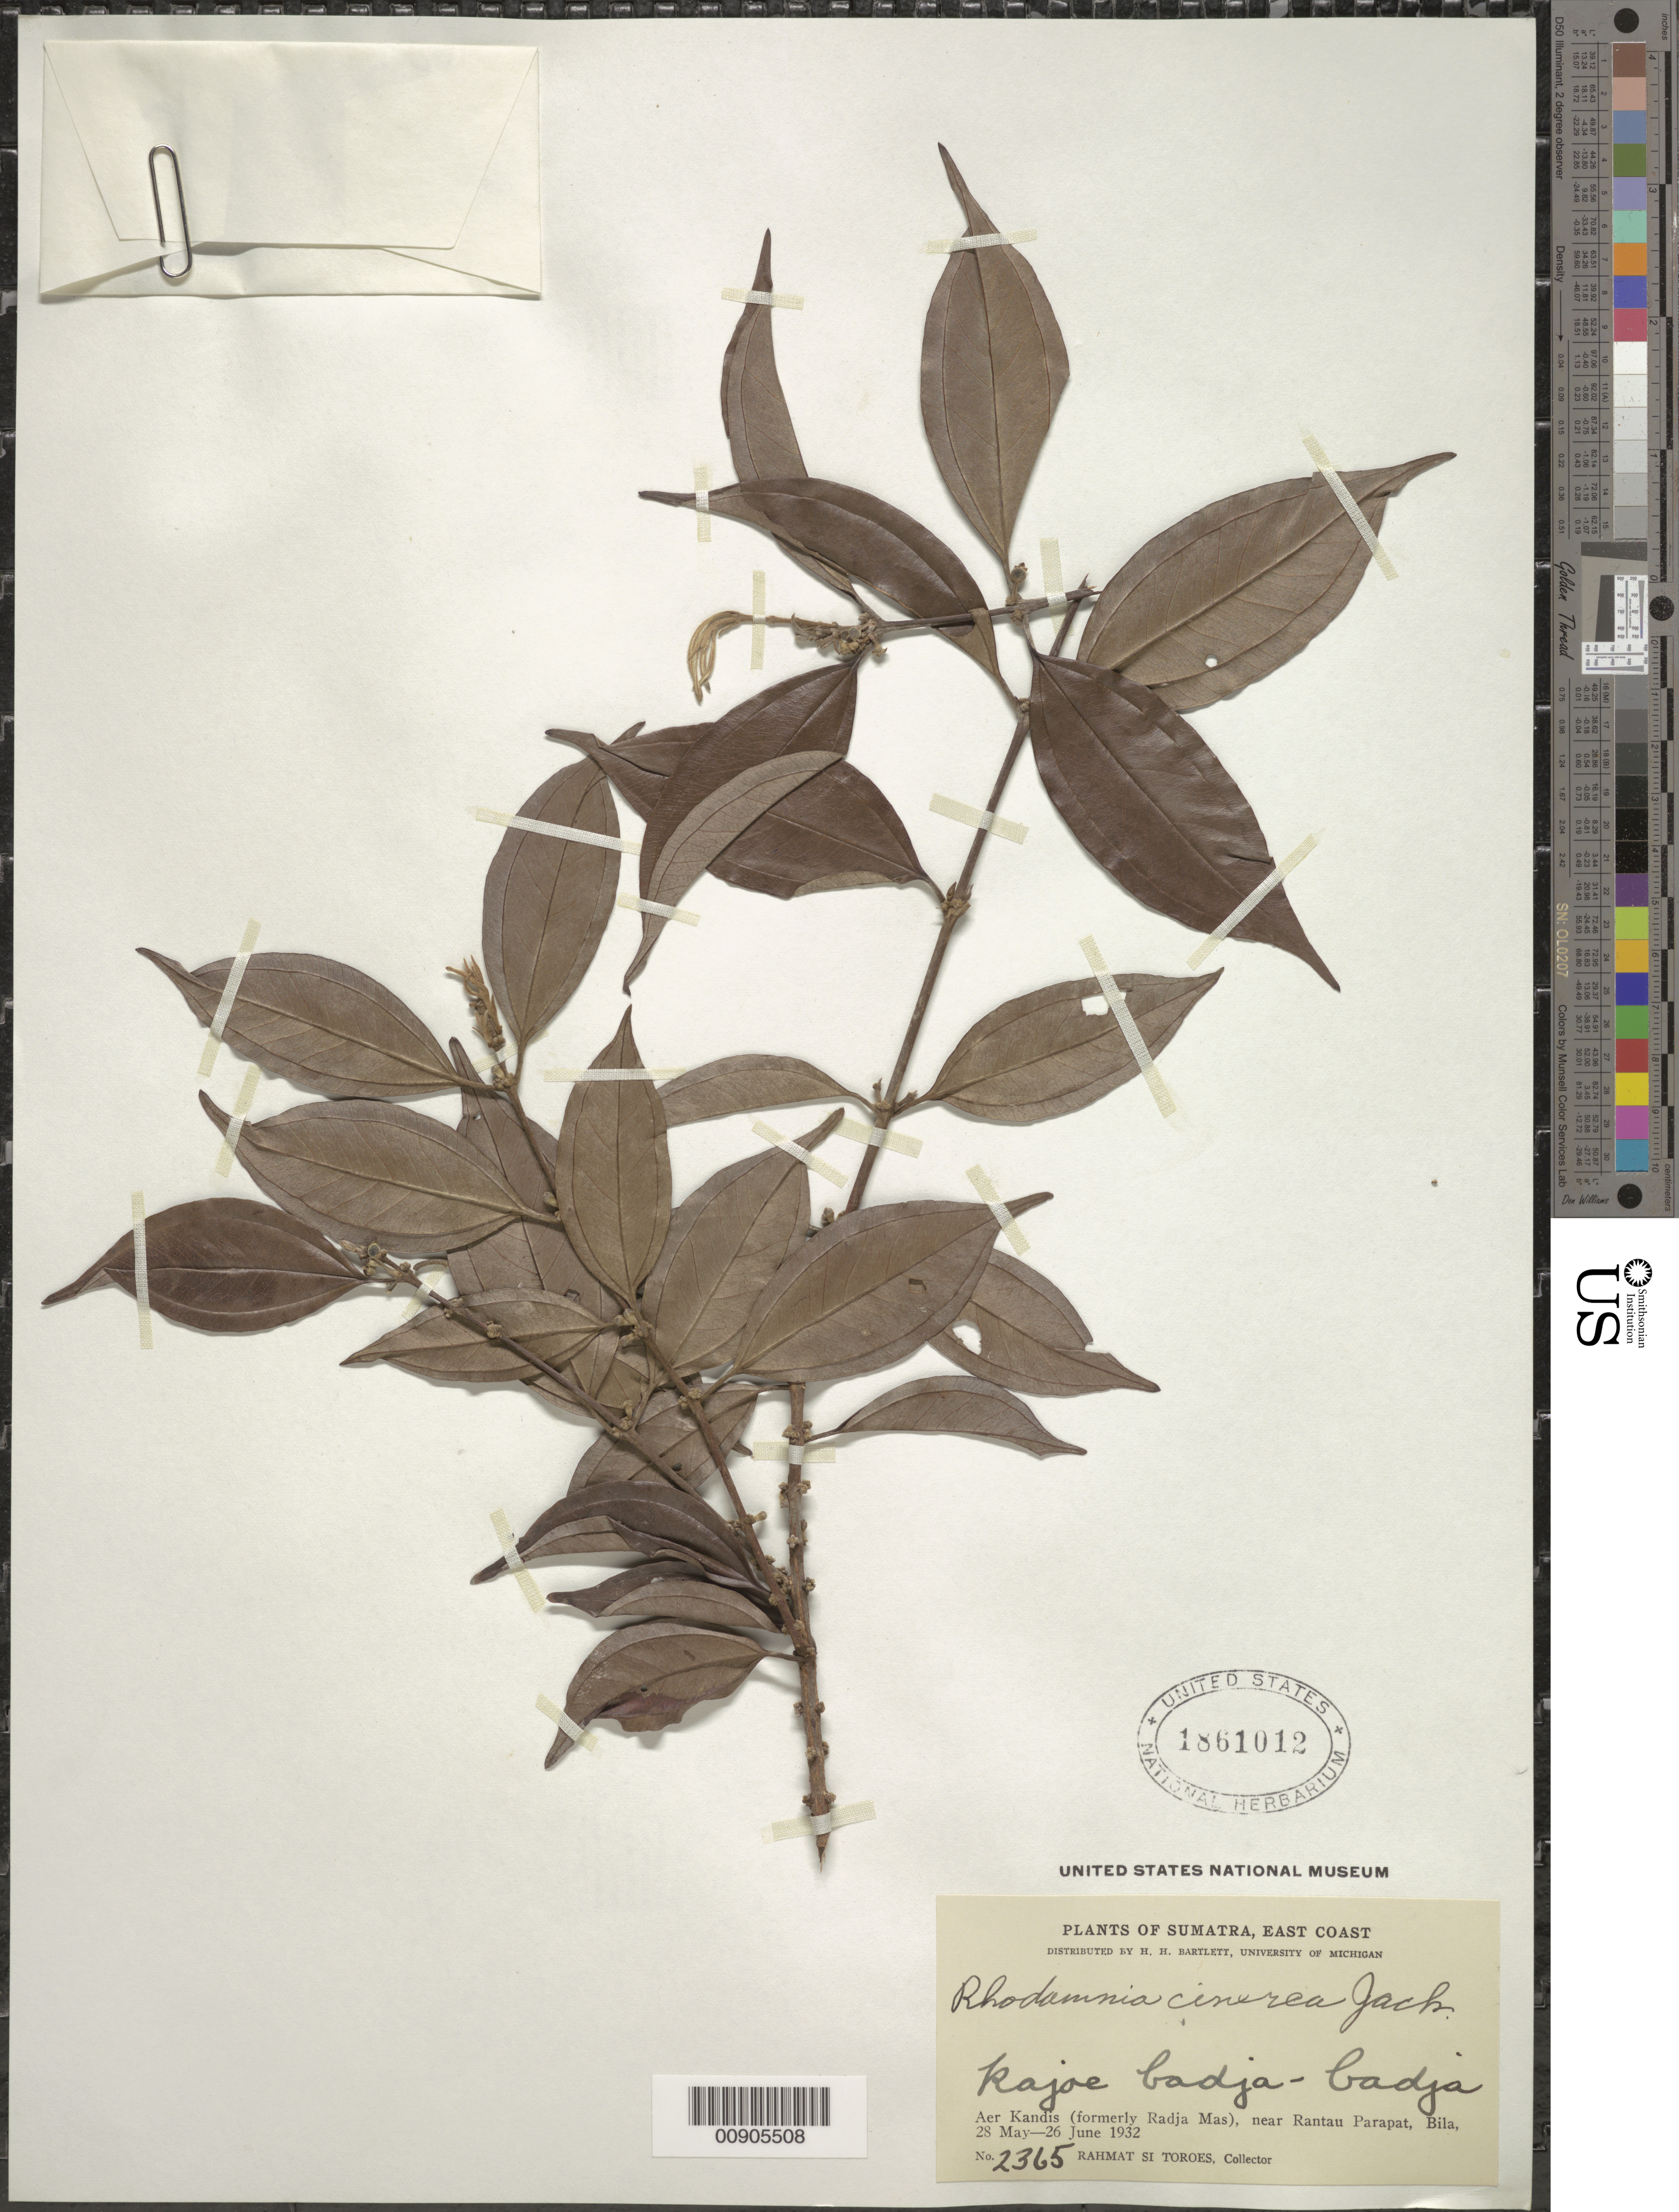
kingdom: Plantae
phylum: Tracheophyta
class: Magnoliopsida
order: Myrtales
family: Myrtaceae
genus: Rhodamnia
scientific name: Rhodamnia cinerea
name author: Jack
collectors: Rahmat Si Boeea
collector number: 2365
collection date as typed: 28 May 1932 to 26 Jun 1932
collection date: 1932-05-28/1932-06-26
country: Indonesia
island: Sumatra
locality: East coast. Aer Kandis (formerly Radja Mas), near Rantau parapat, Bila.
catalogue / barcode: US 1861012